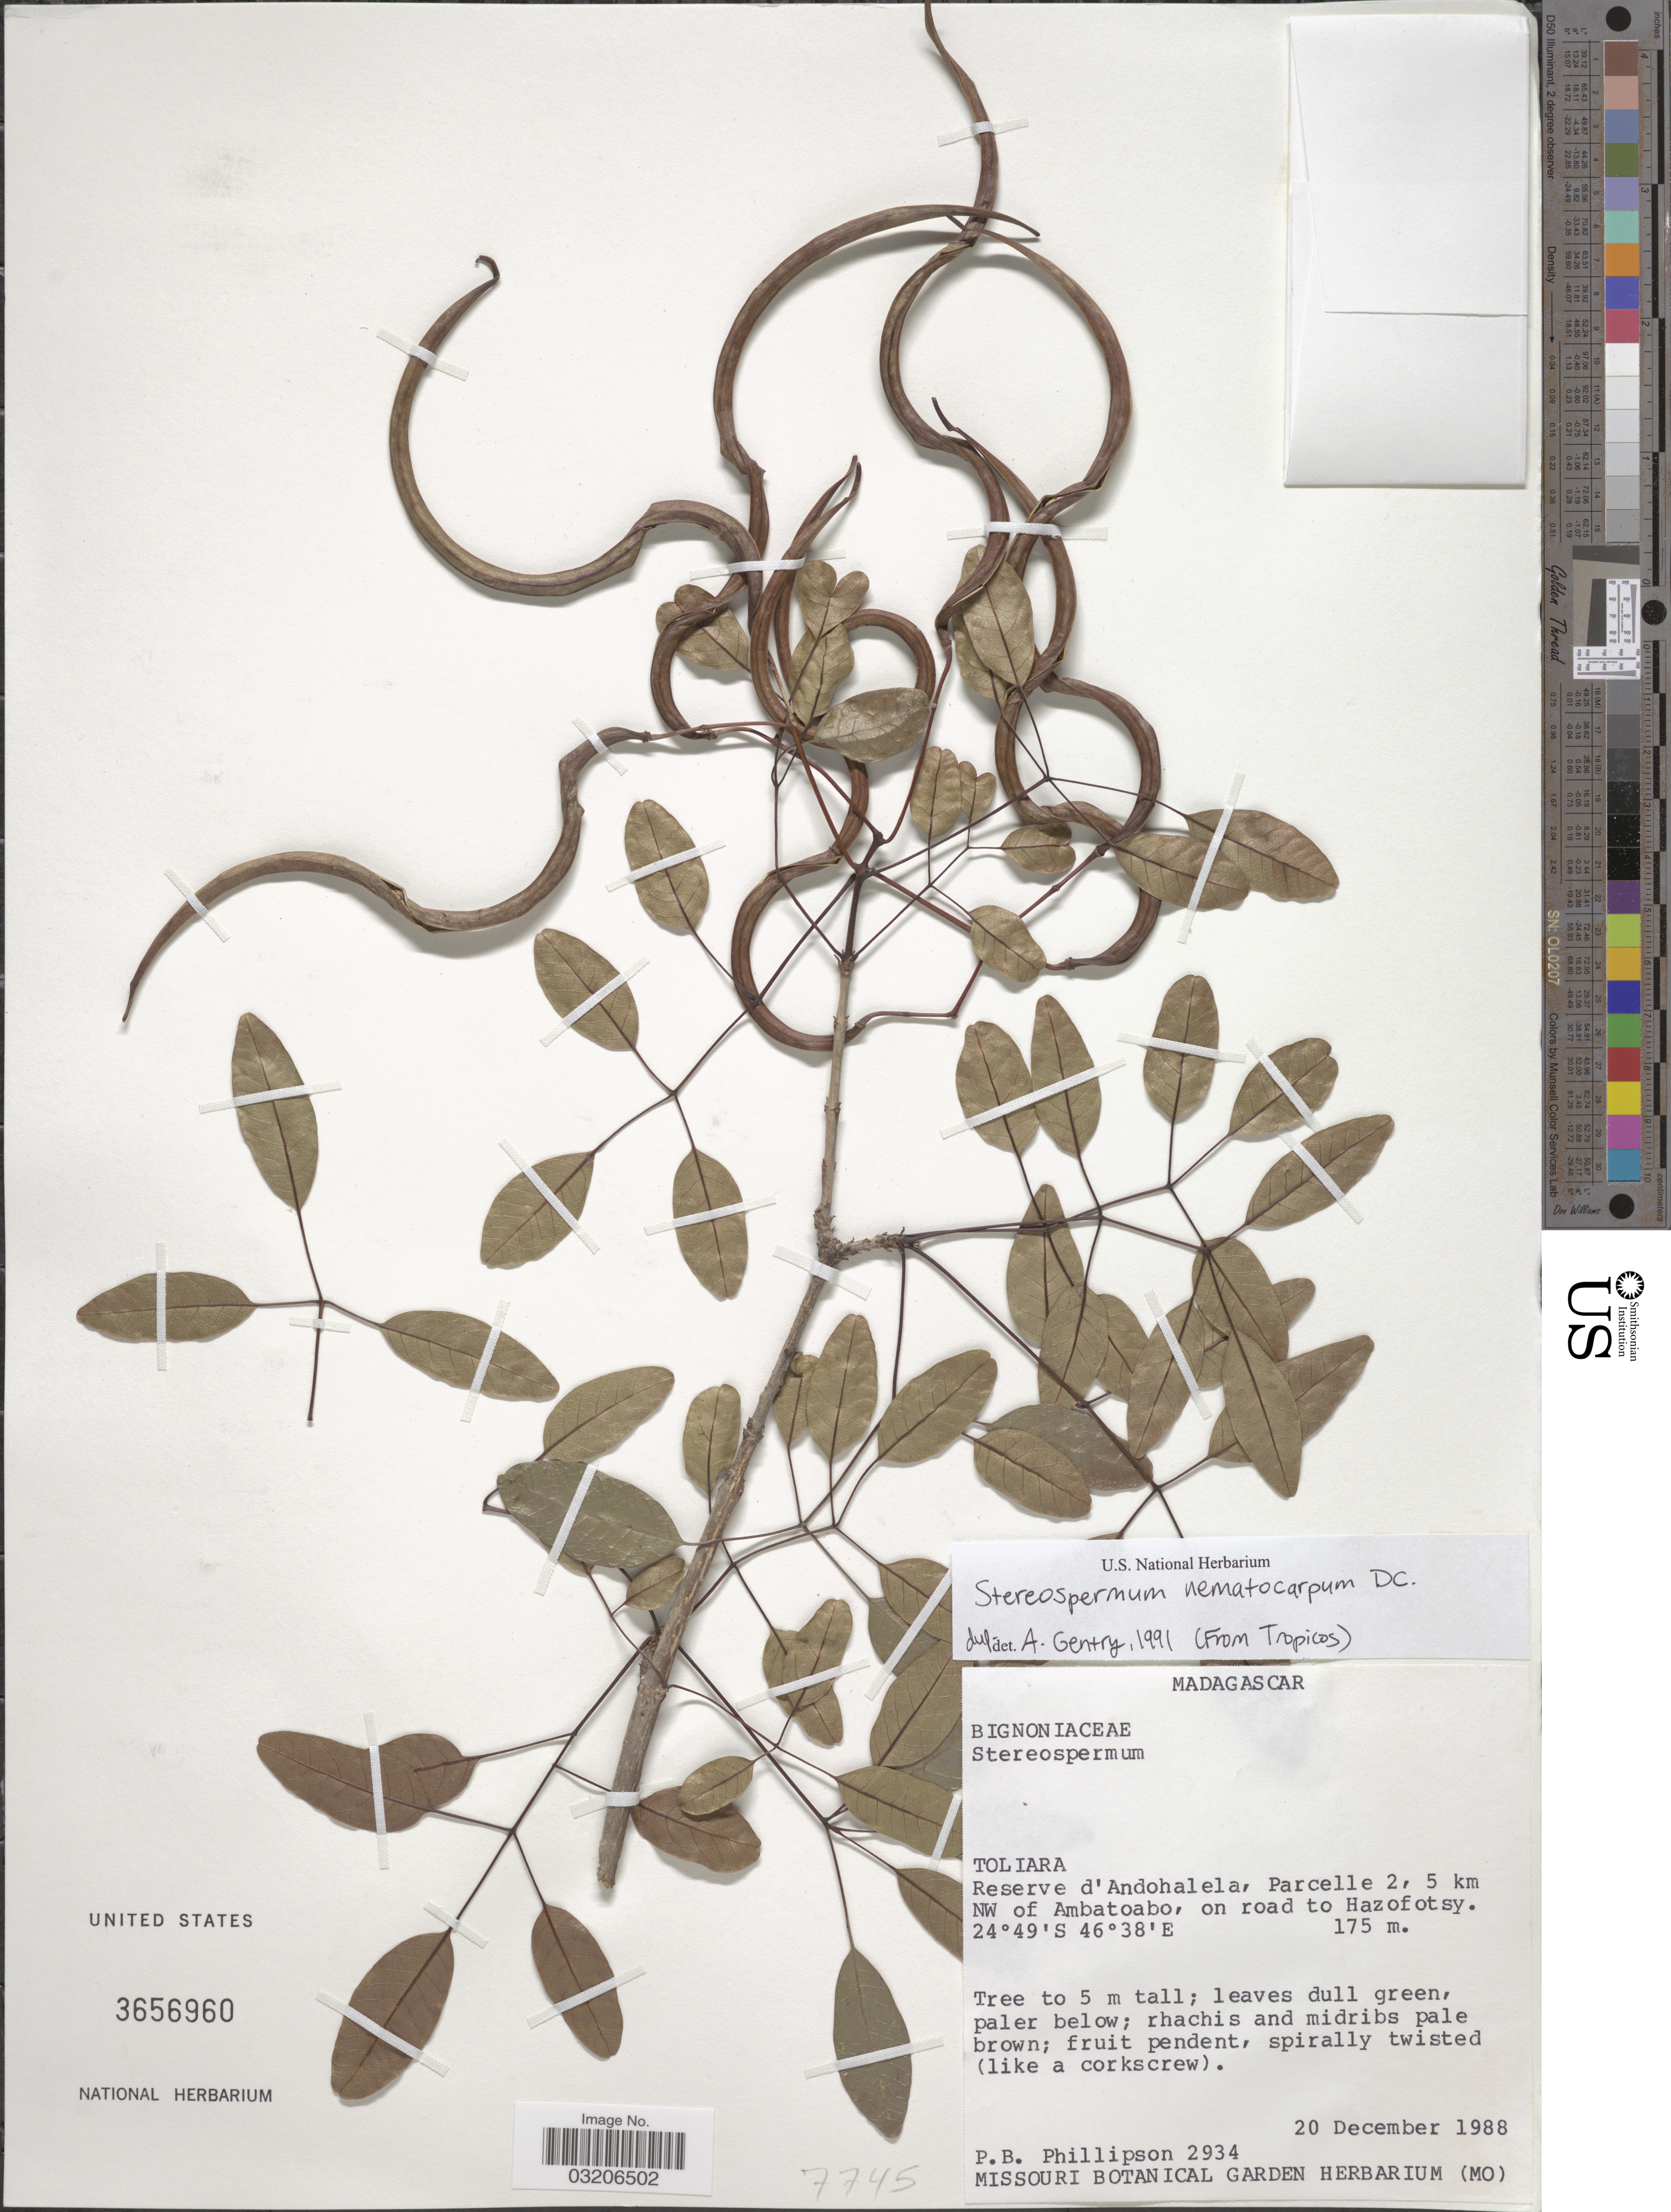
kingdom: Plantae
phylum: Tracheophyta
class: Magnoliopsida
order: Lamiales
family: Bignoniaceae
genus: Stereospermum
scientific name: Stereospermum nematocarpum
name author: A. DC.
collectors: P. B. Phillipson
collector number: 2934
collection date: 1988-12-20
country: Madagascar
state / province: Anosy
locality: Reserve d'Andohalela, Parcelle 2, 5 km NW of Ambatoabo, on road to Hazofotsy.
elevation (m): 175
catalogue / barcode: US 3656960